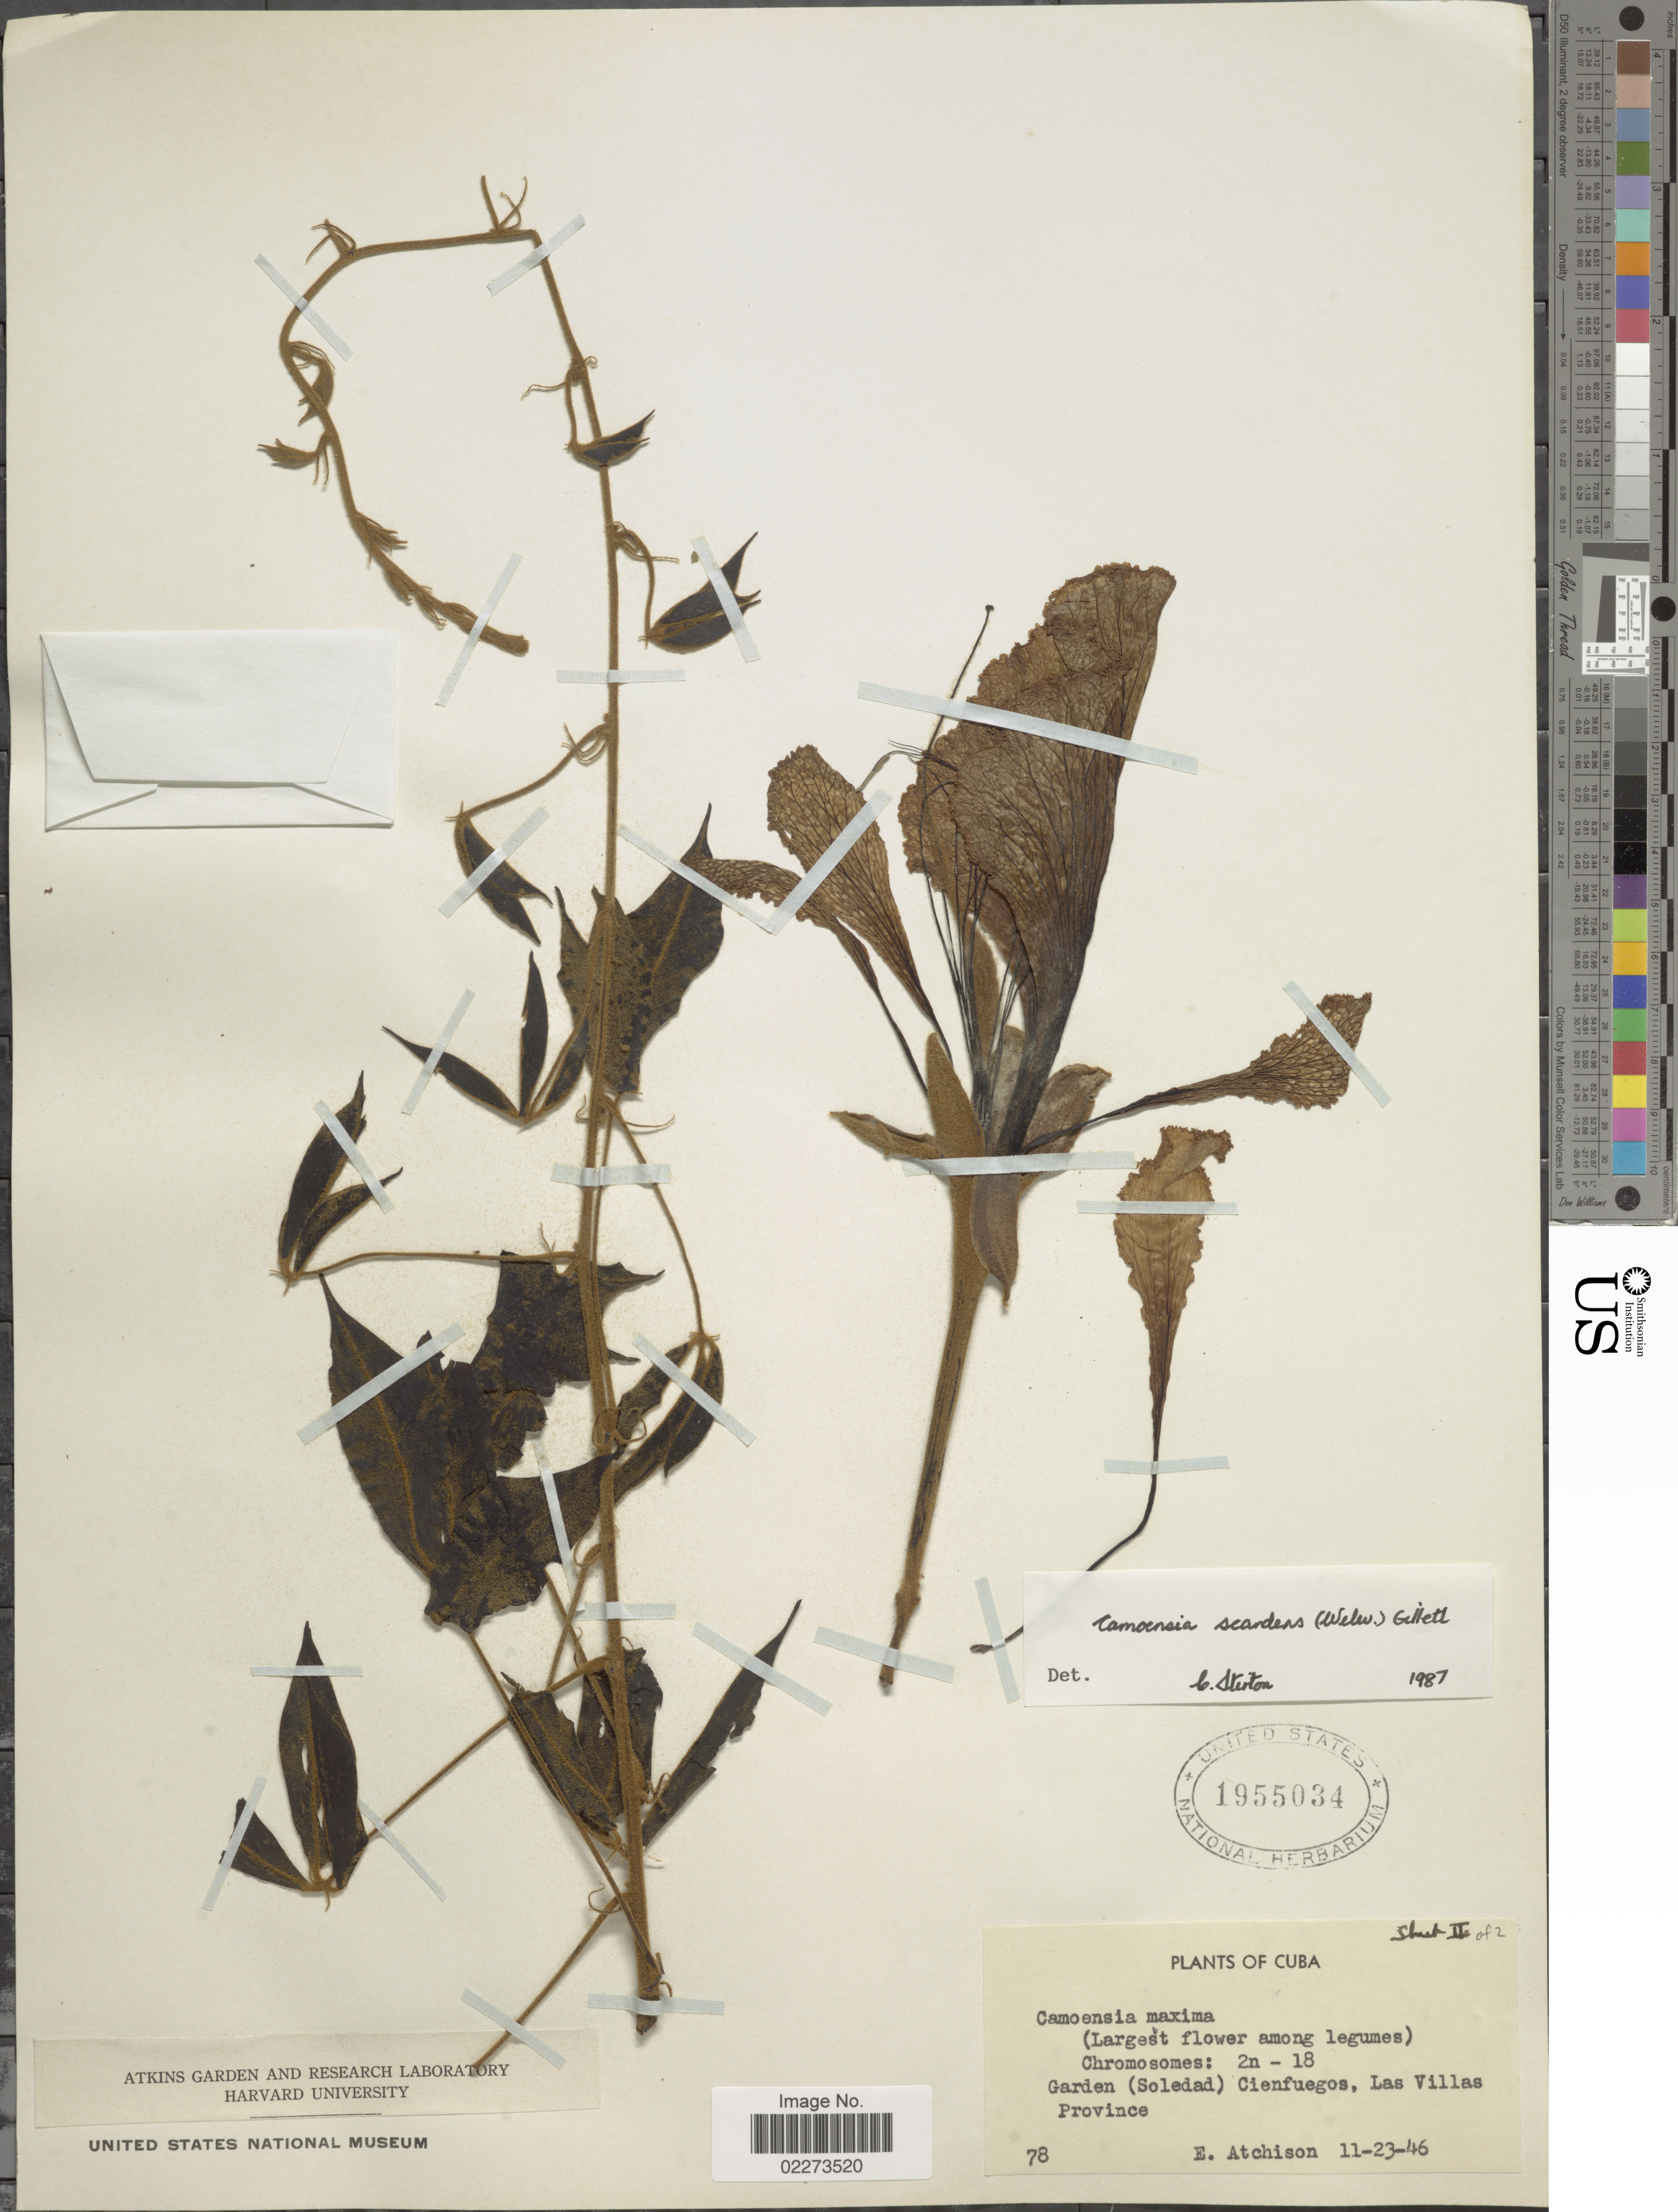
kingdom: Plantae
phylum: Tracheophyta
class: Magnoliopsida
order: Fabales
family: Fabaceae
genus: Camoensia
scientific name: Camoensia scandens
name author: (Welw.) J.B. Gillett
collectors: E. Atchison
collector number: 78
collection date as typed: Transcribed d/m/y: 23/11/46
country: Cuba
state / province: Las Villas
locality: Garden (Soledad) Cienfuegos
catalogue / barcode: US 1955034